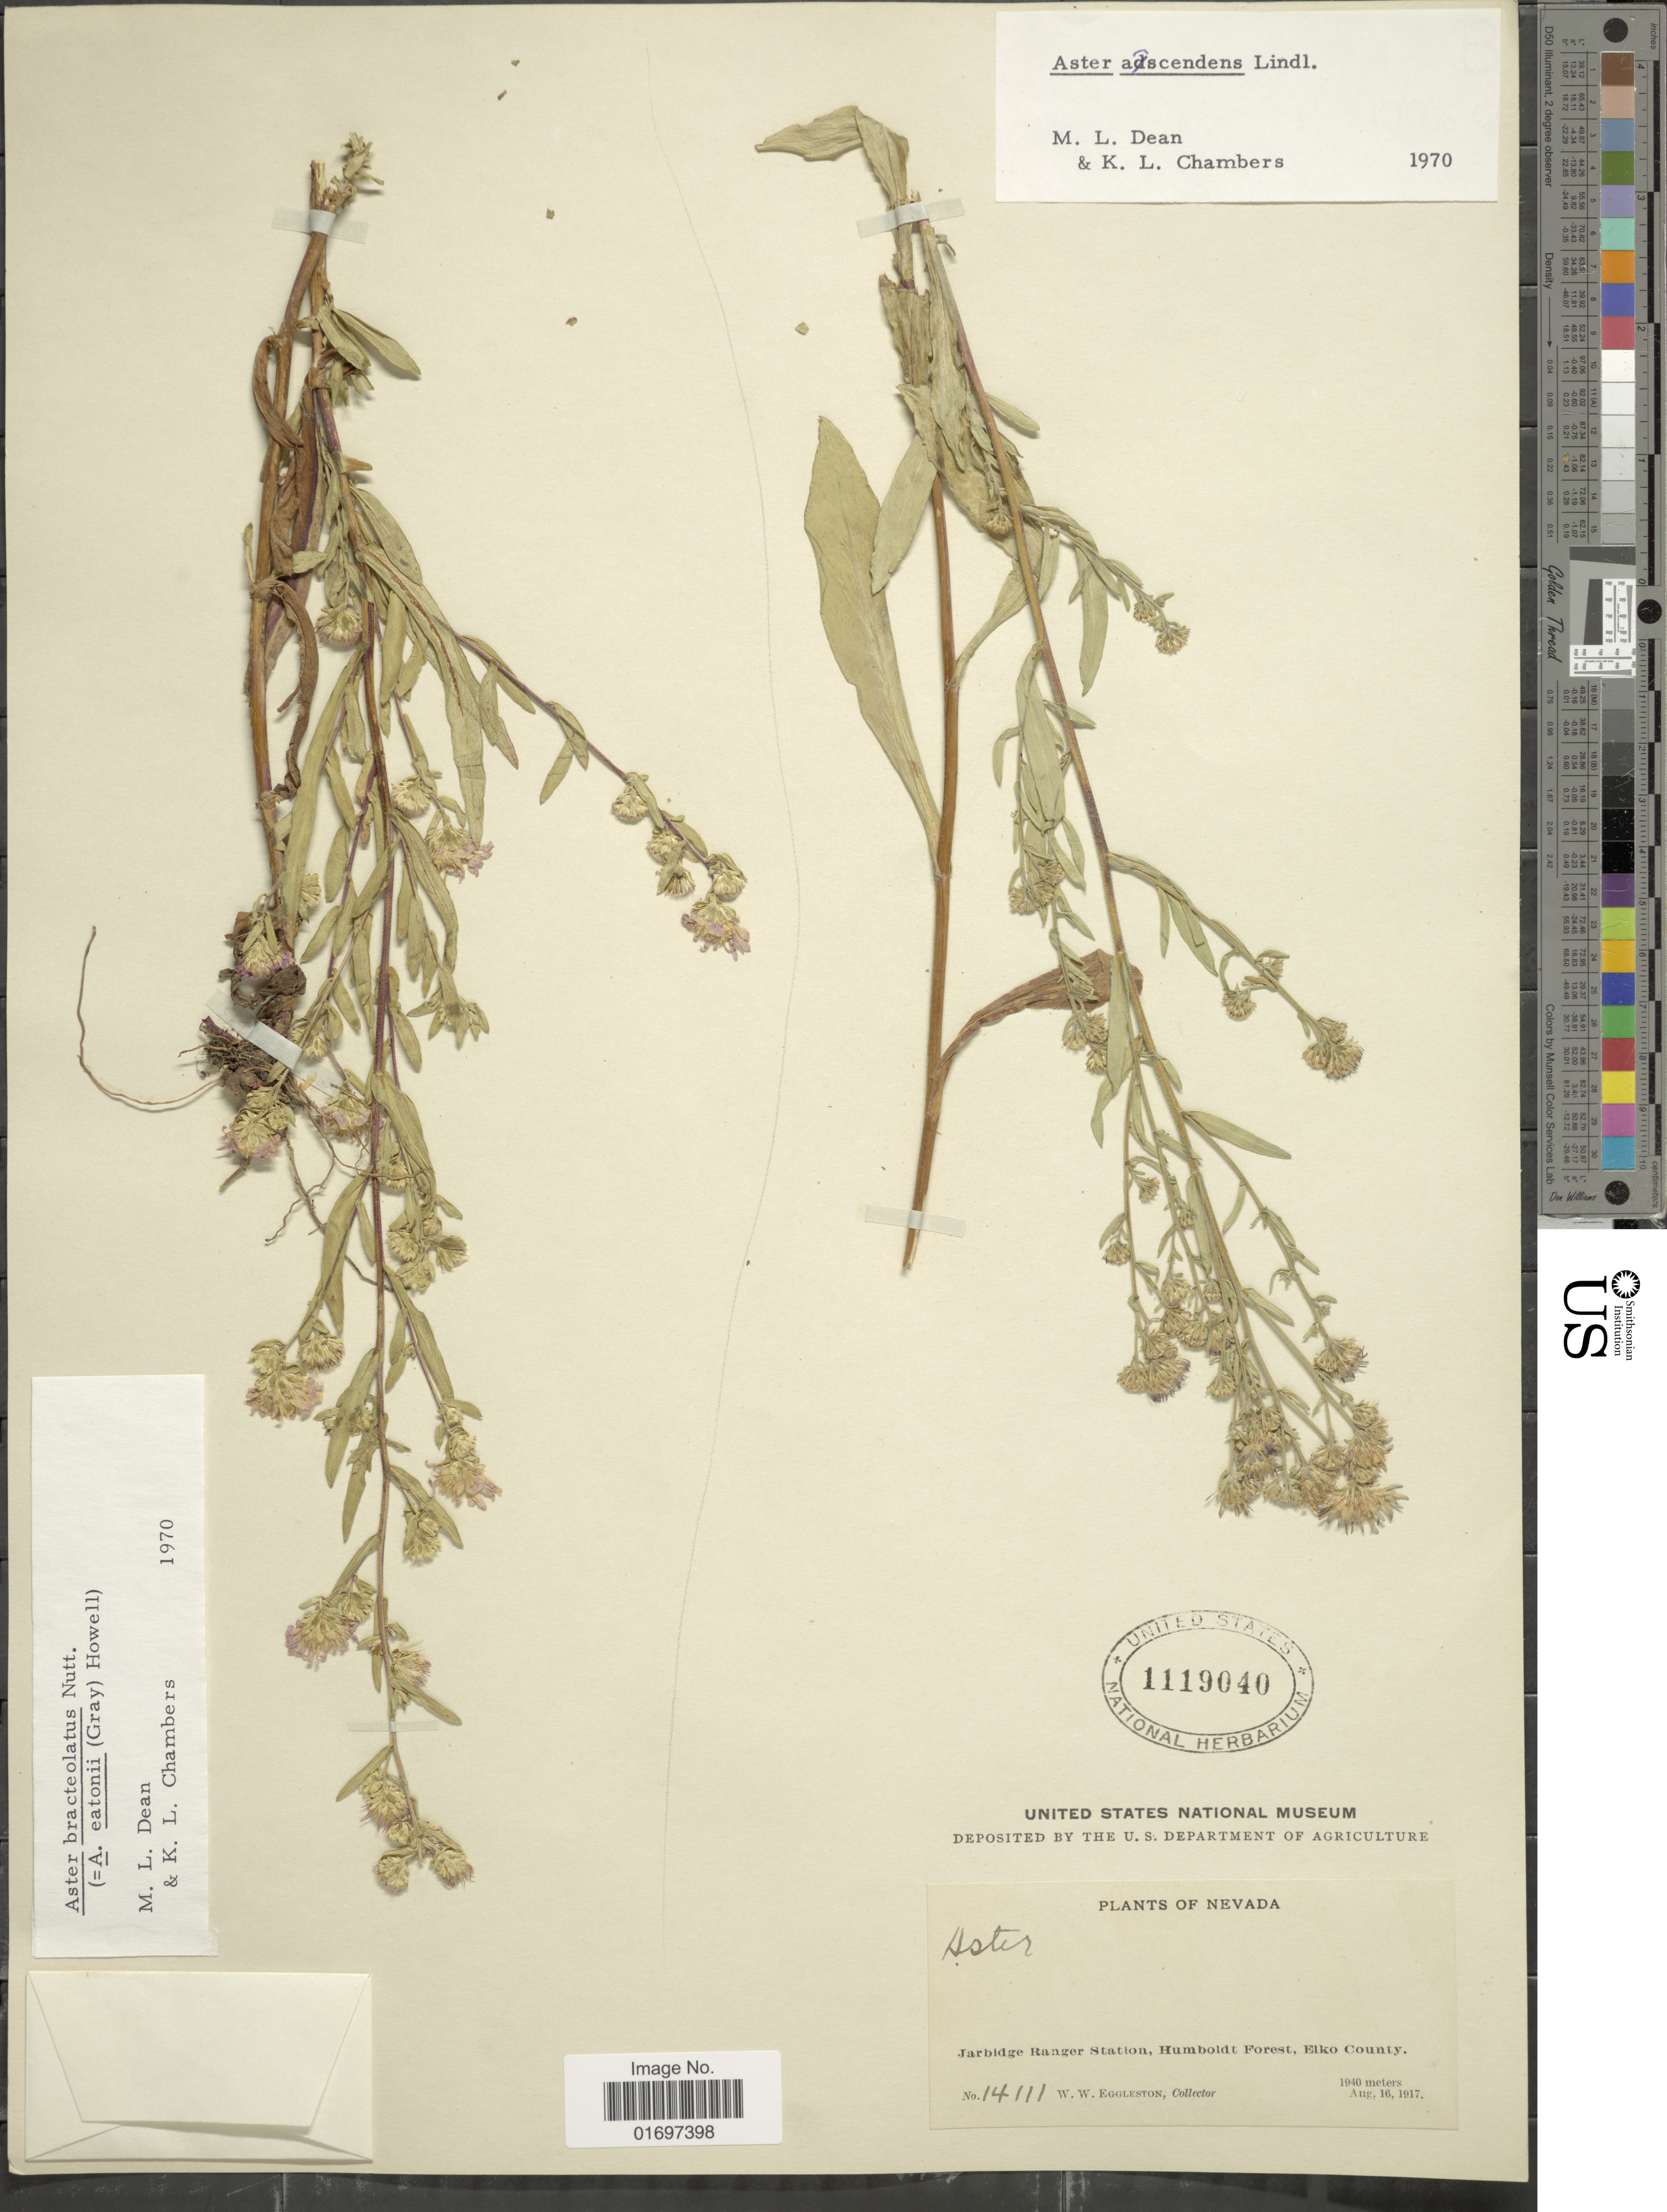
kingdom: Plantae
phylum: Tracheophyta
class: Magnoliopsida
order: Asterales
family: Asteraceae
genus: Symphyotrichum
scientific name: Symphyotrichum ascendens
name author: (Lindl.) G.L. Nesom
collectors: W. W. Eggleston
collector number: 14111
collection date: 1917-08-16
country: United States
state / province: Nevada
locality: Nevada. Jarbidge Ranger Station, Humboldt Forest, Elko County.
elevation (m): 1940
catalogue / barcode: US 1119040